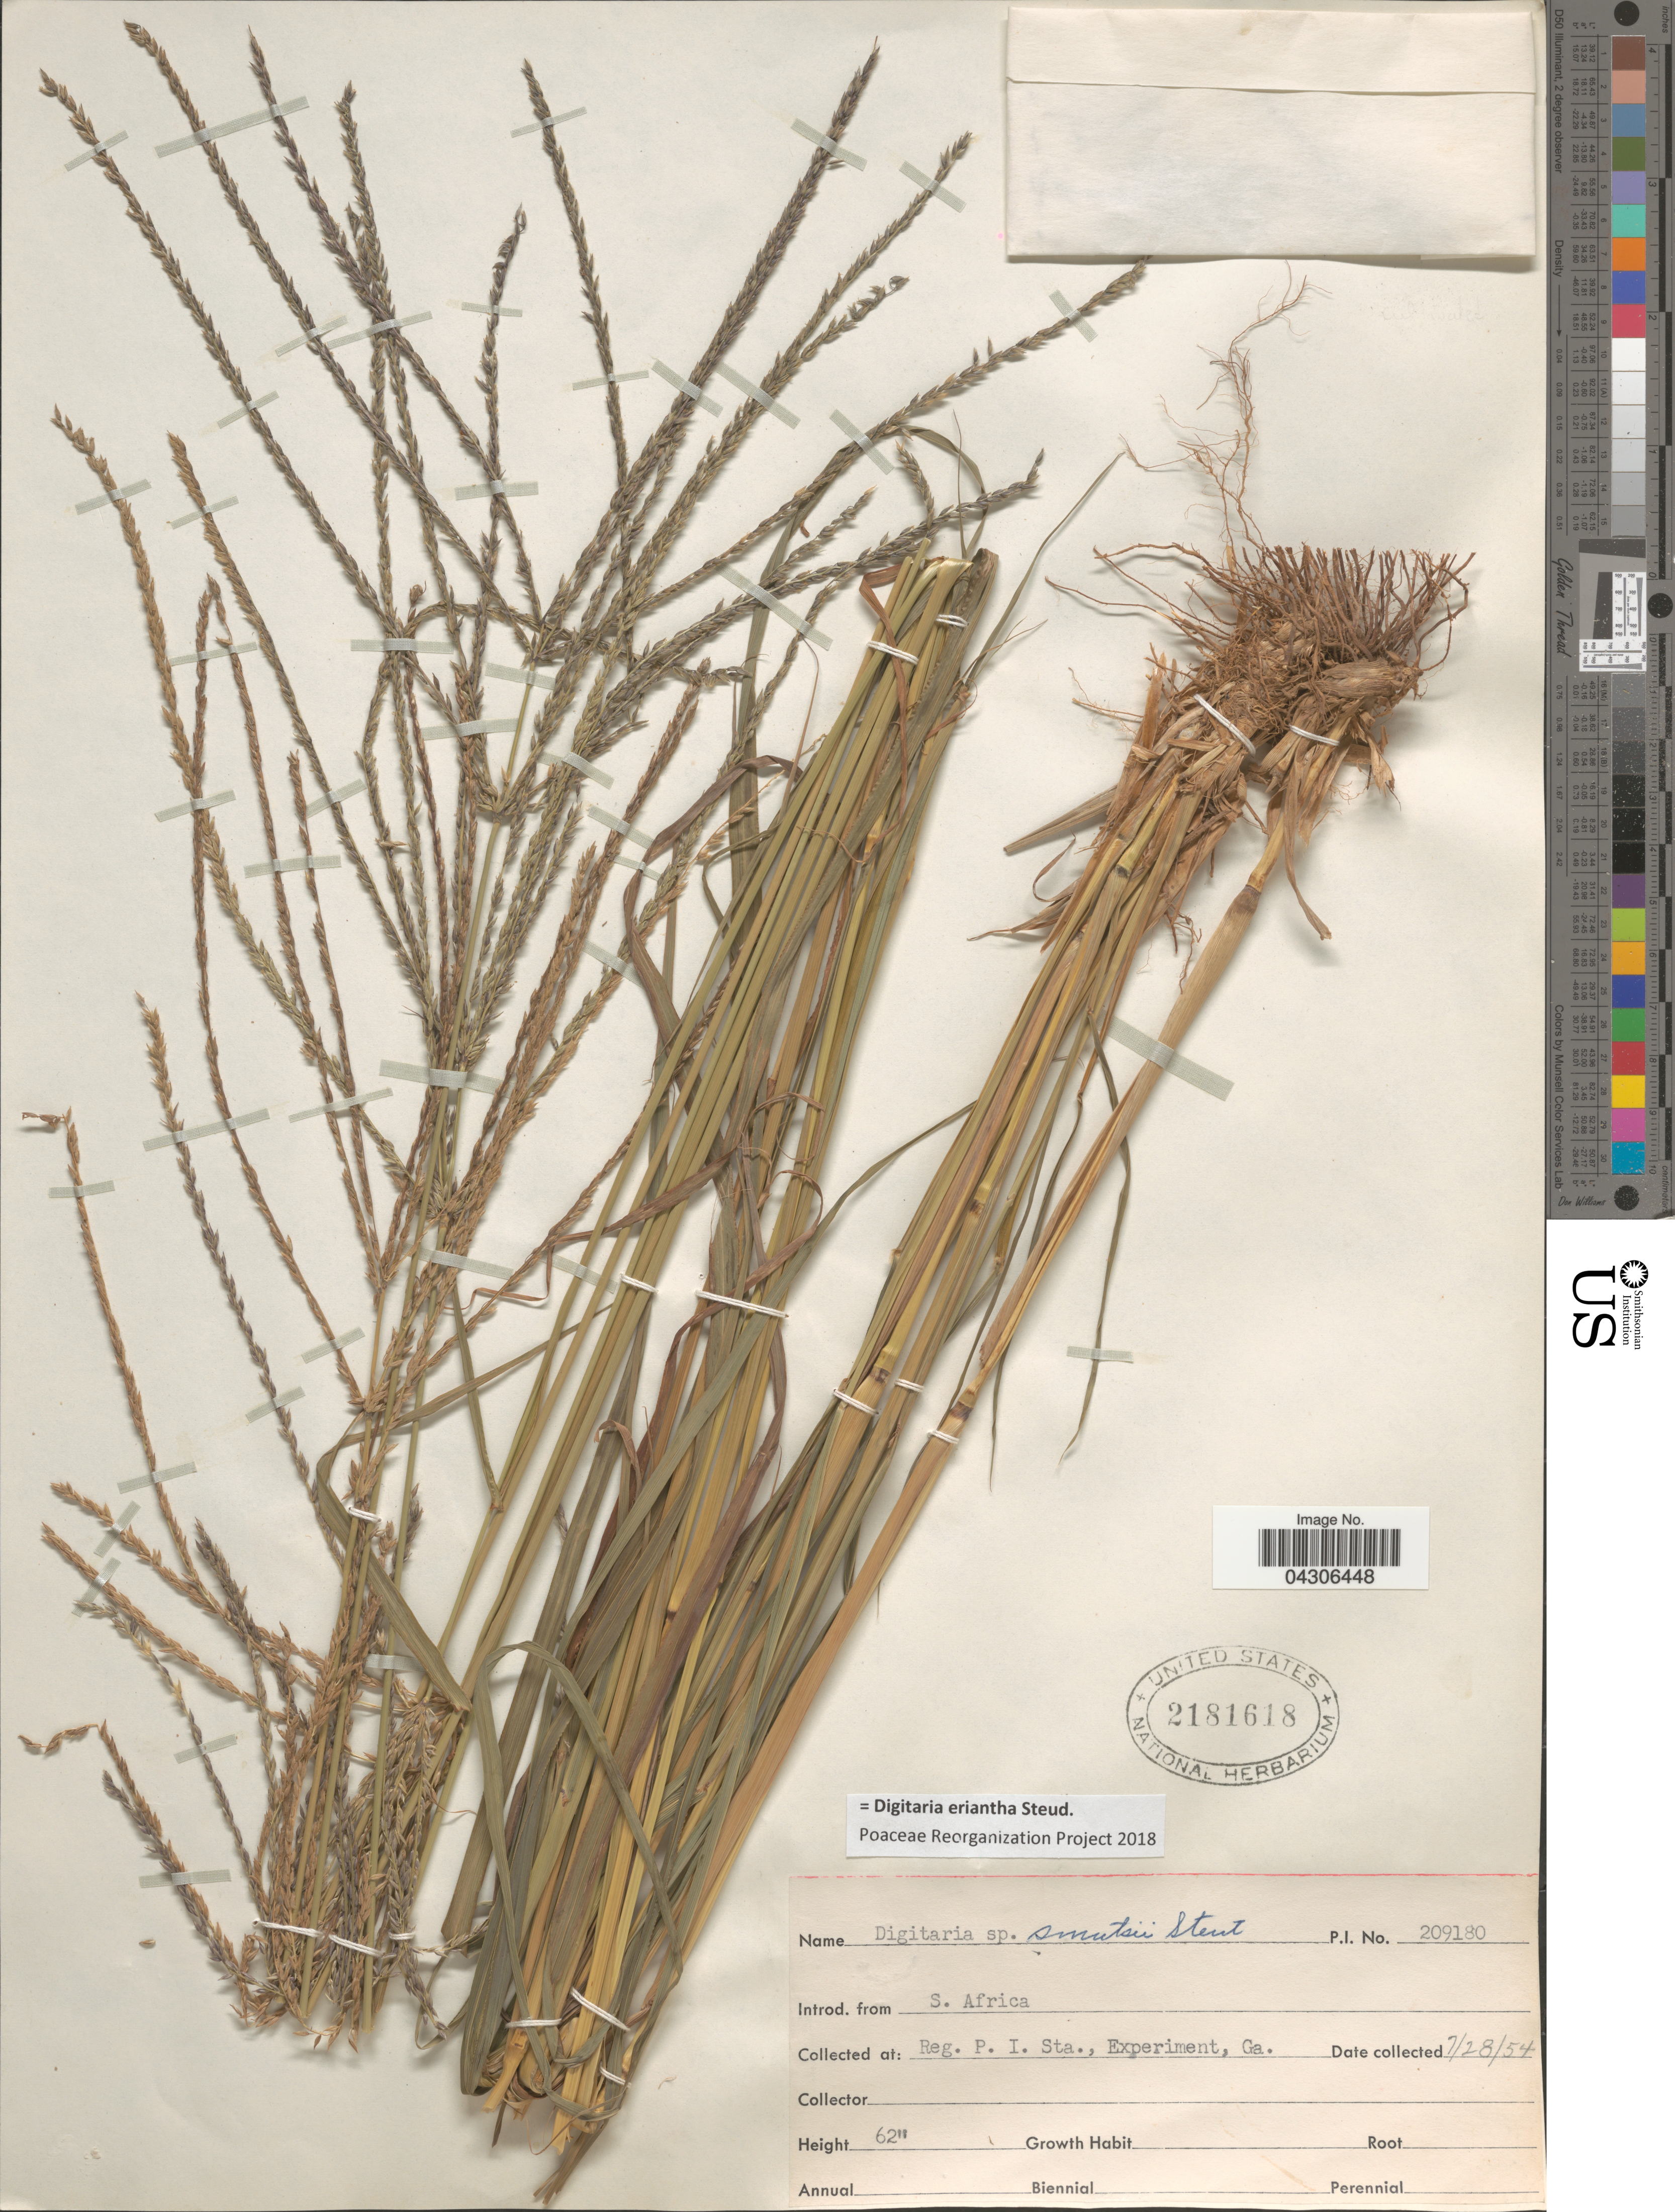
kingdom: Plantae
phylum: Tracheophyta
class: Liliopsida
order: Poales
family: Poaceae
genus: Digitaria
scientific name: Digitaria eriantha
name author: Steud.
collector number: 209180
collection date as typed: Transcribed d/m/y: 28/7/54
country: United States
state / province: Georgia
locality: Reg. P. I. Sta., Experiment.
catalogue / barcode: US 2181618